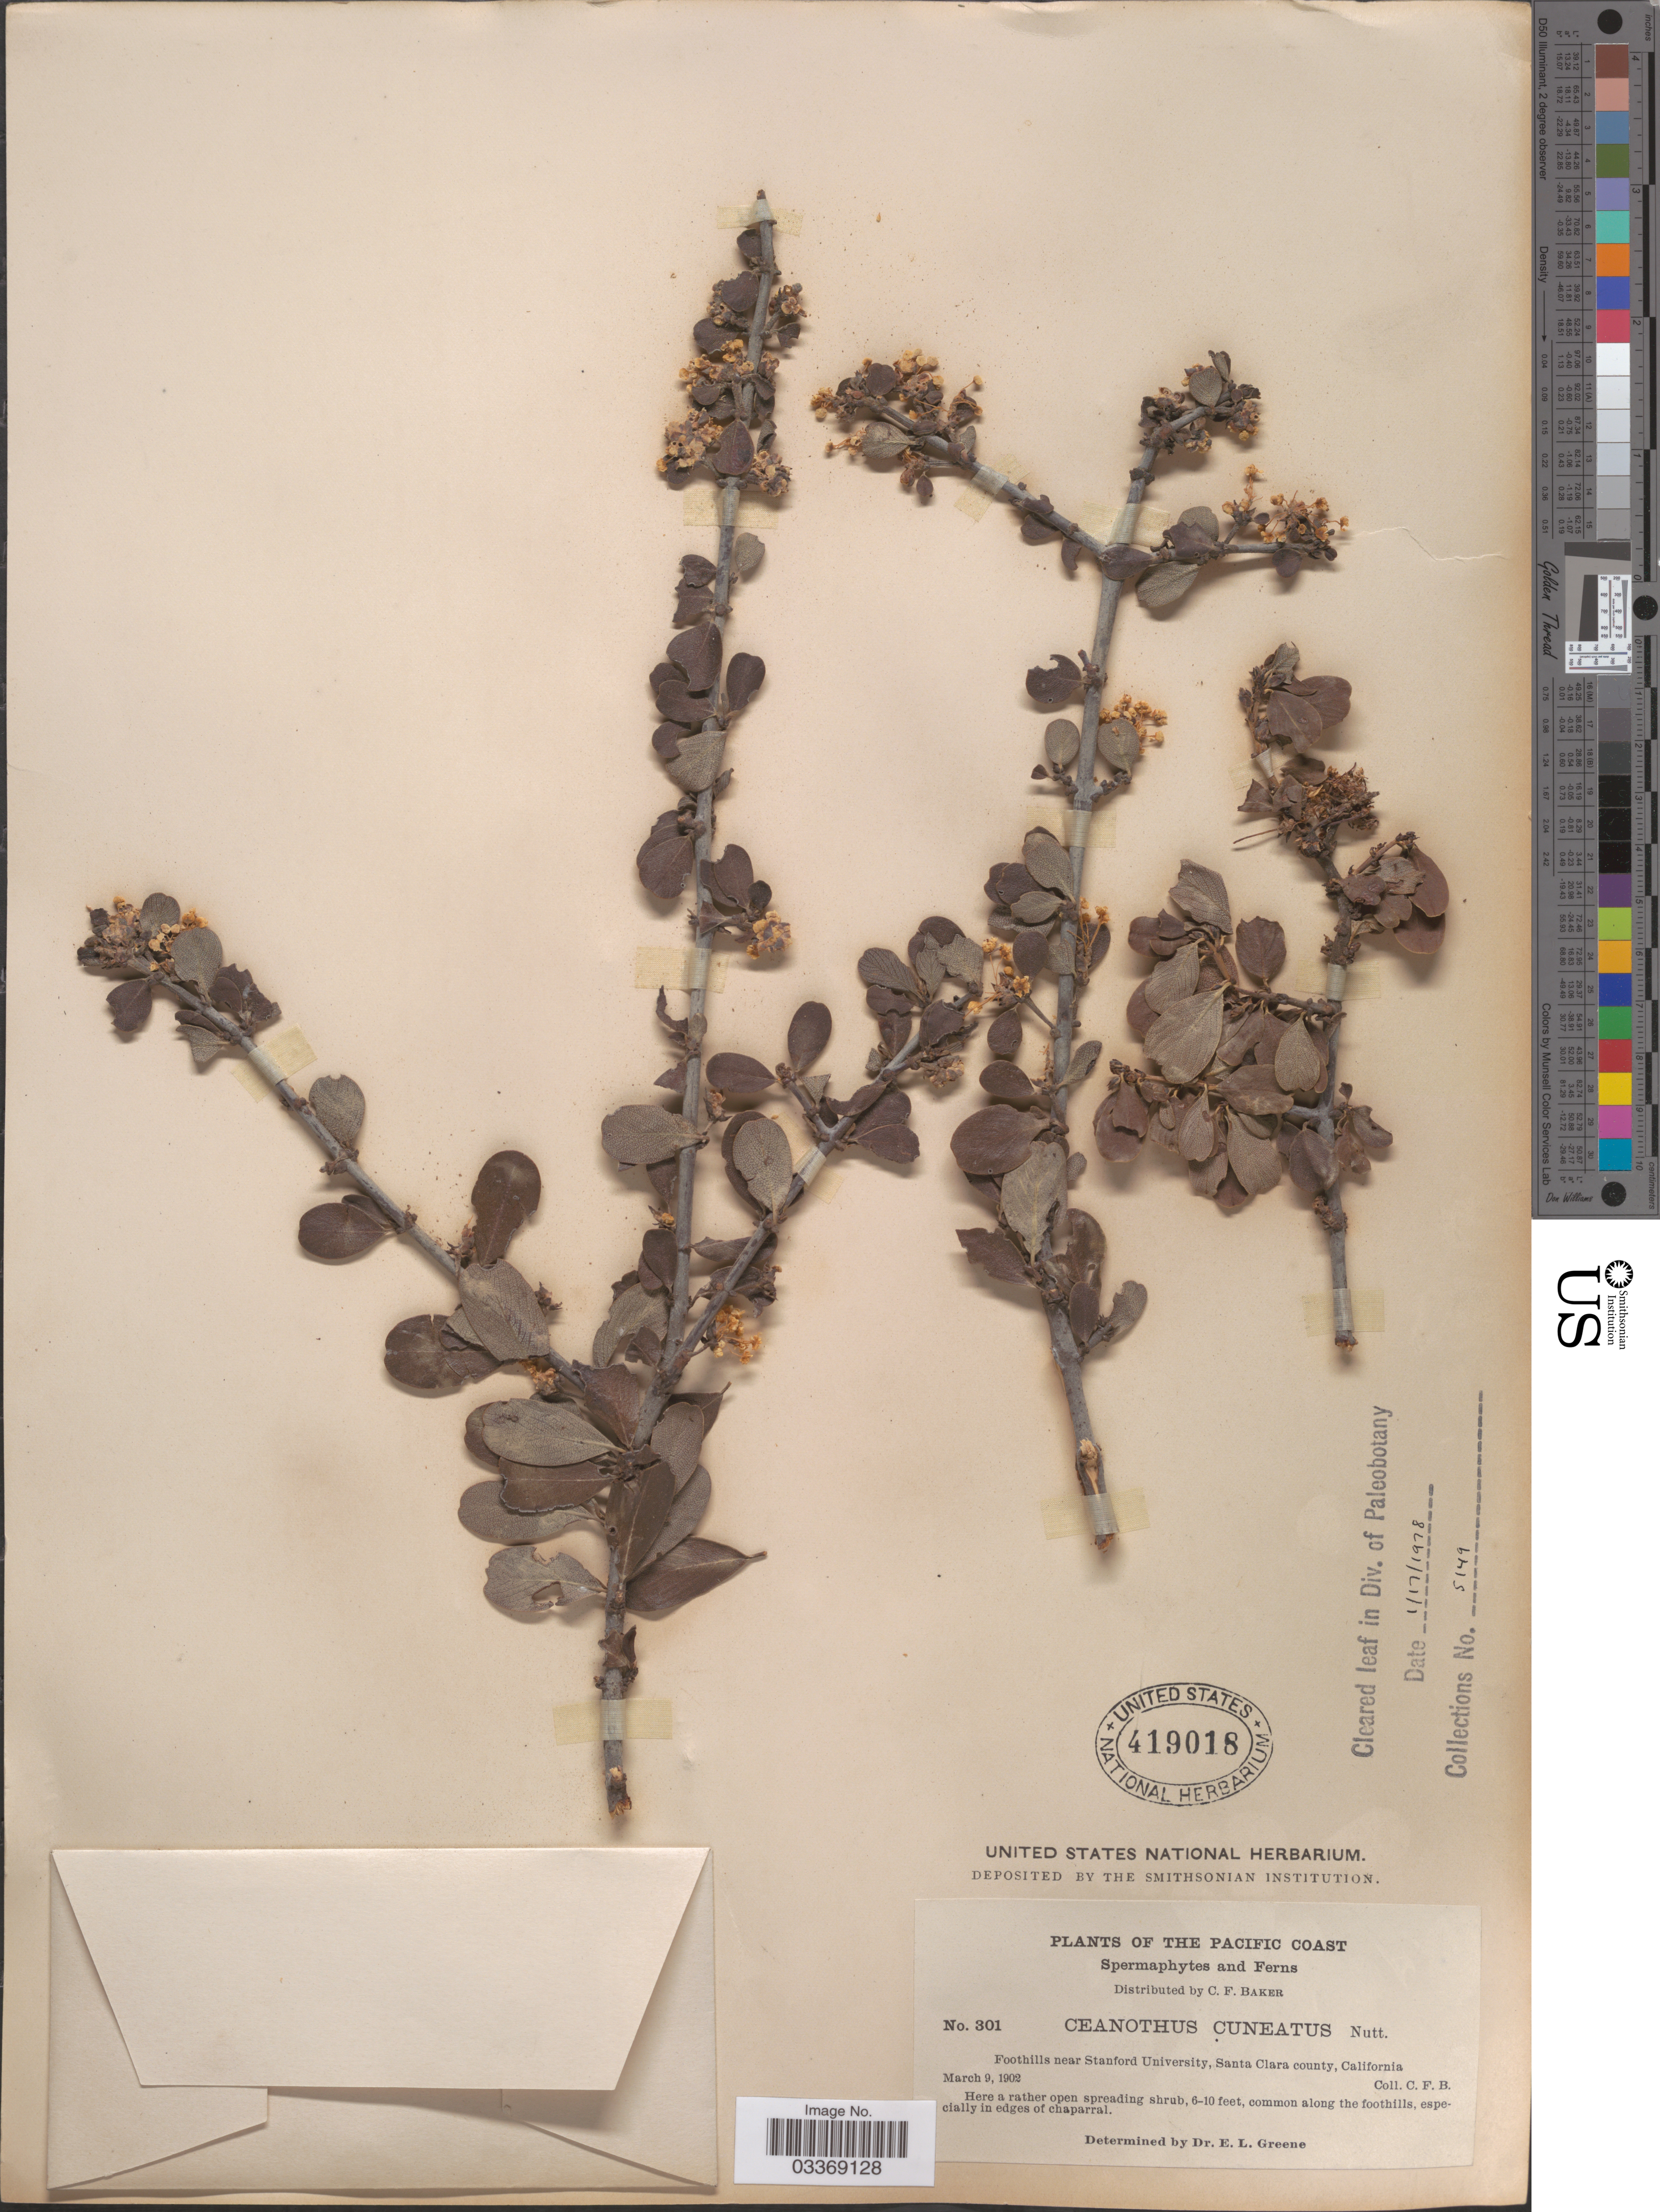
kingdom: Plantae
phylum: Tracheophyta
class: Magnoliopsida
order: Rosales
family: Rhamnaceae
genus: Ceanothus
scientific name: Ceanothus cuneatus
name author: (Hook.) Nutt.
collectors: C. F. Baker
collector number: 301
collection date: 1902-03-09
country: United States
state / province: California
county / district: Santa Clara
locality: The Pacific Coast, Foothills near Stanford University, Santa Clara county.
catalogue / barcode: US 419018